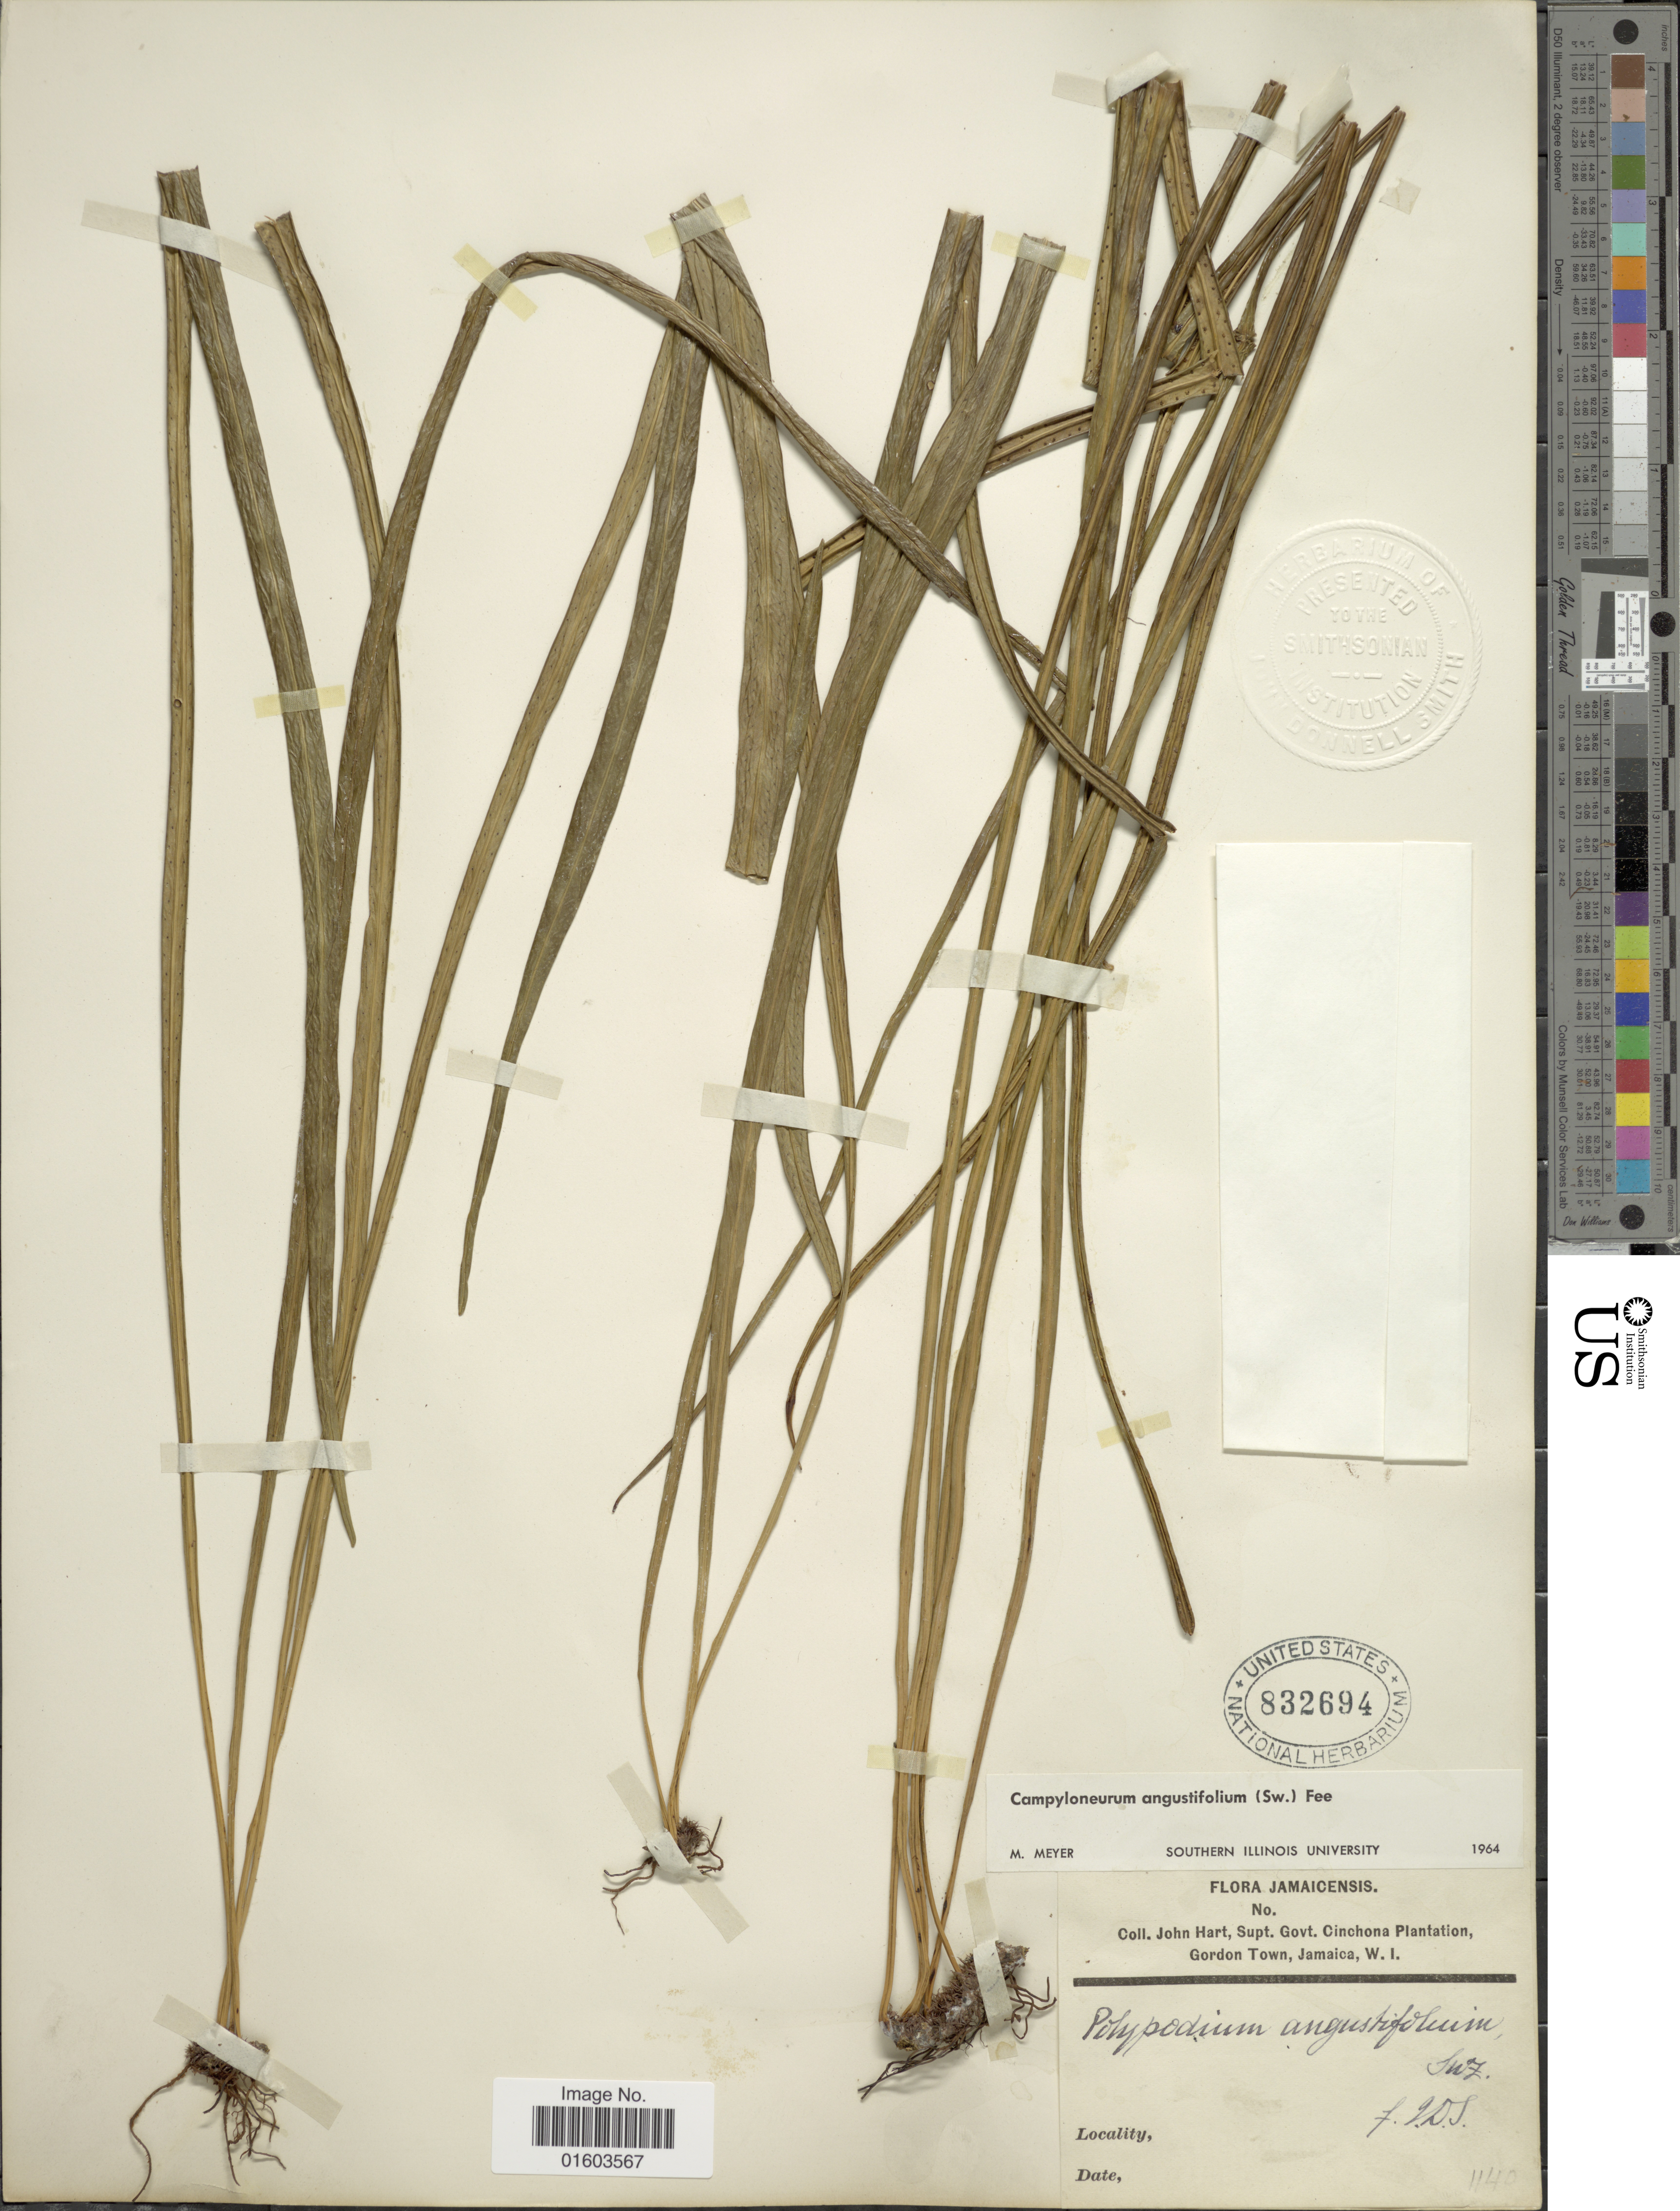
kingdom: Plantae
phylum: Tracheophyta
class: Polypodiopsida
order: Polypodiales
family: Polypodiaceae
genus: Campyloneurum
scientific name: Campyloneurum angustifolium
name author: (Sw.) Fée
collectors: J. H. Hart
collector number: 440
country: Jamaica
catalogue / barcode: US 832694